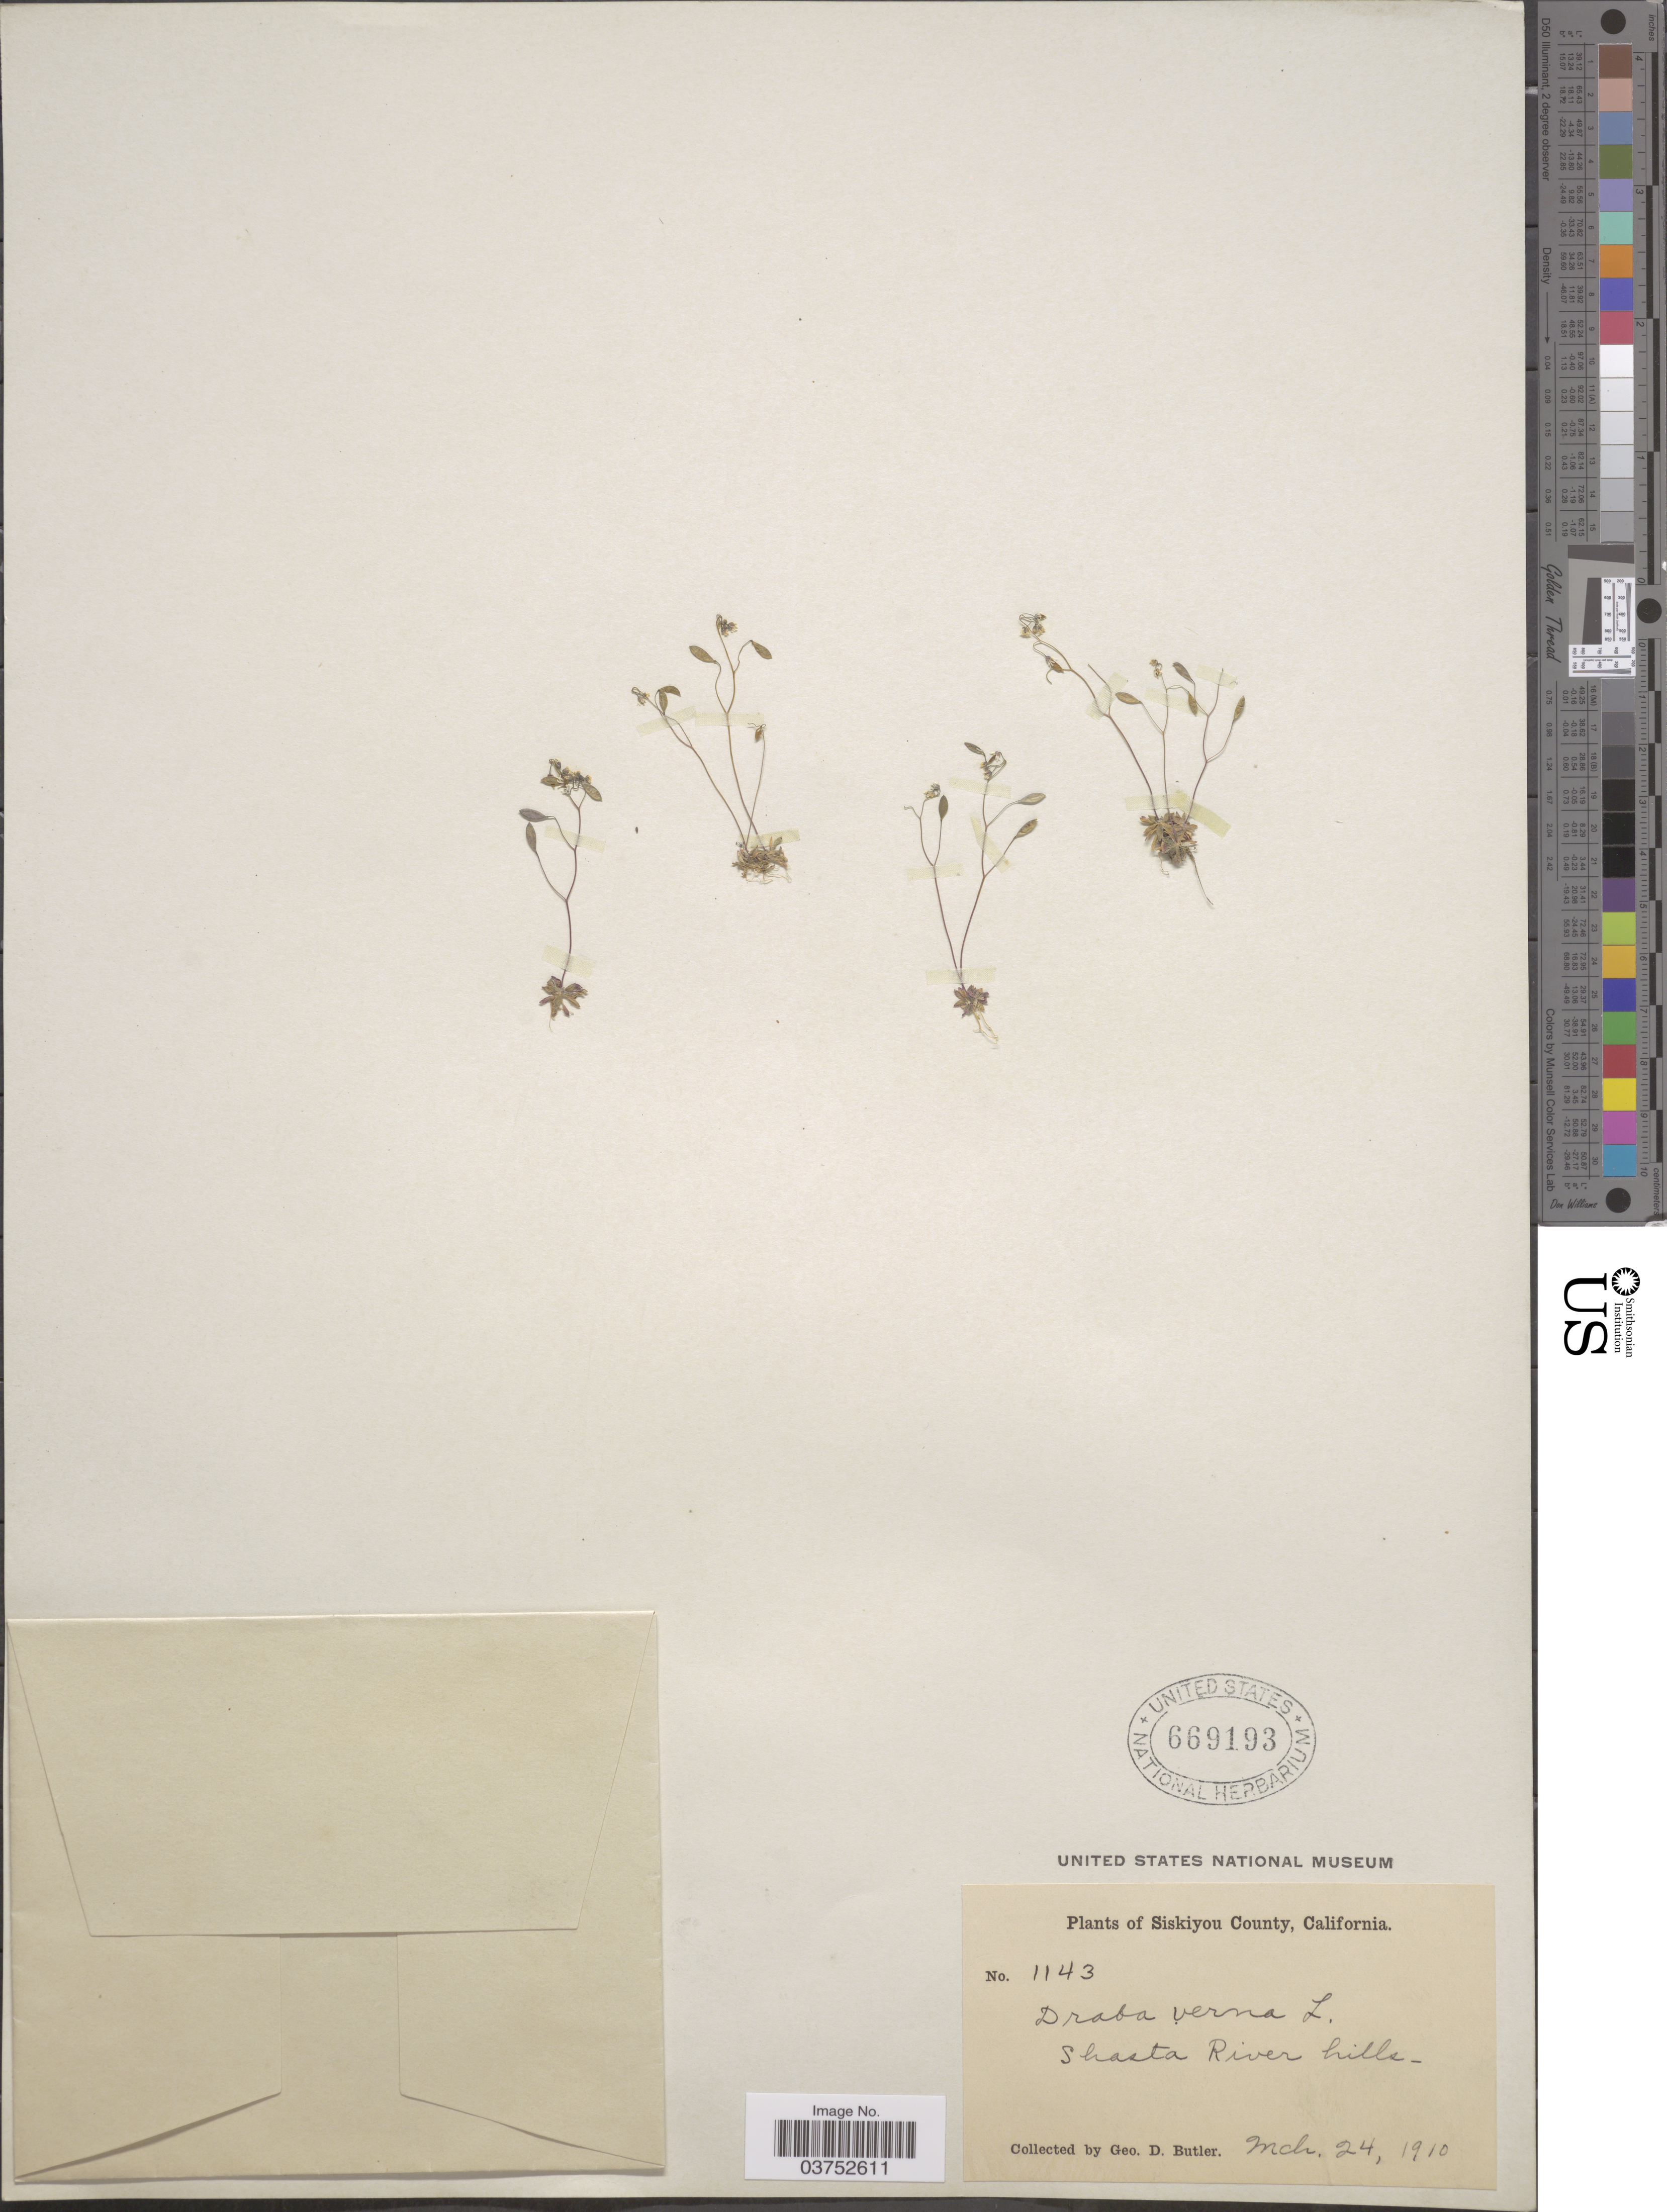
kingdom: Plantae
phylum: Tracheophyta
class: Magnoliopsida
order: Brassicales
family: Brassicaceae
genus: Draba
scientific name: Draba verna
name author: L.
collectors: G. D. Butler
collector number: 1143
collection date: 1910-03-24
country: United States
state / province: California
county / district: Siskiyou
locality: Siskiyou County. Shasta River hills.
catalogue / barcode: US 669193